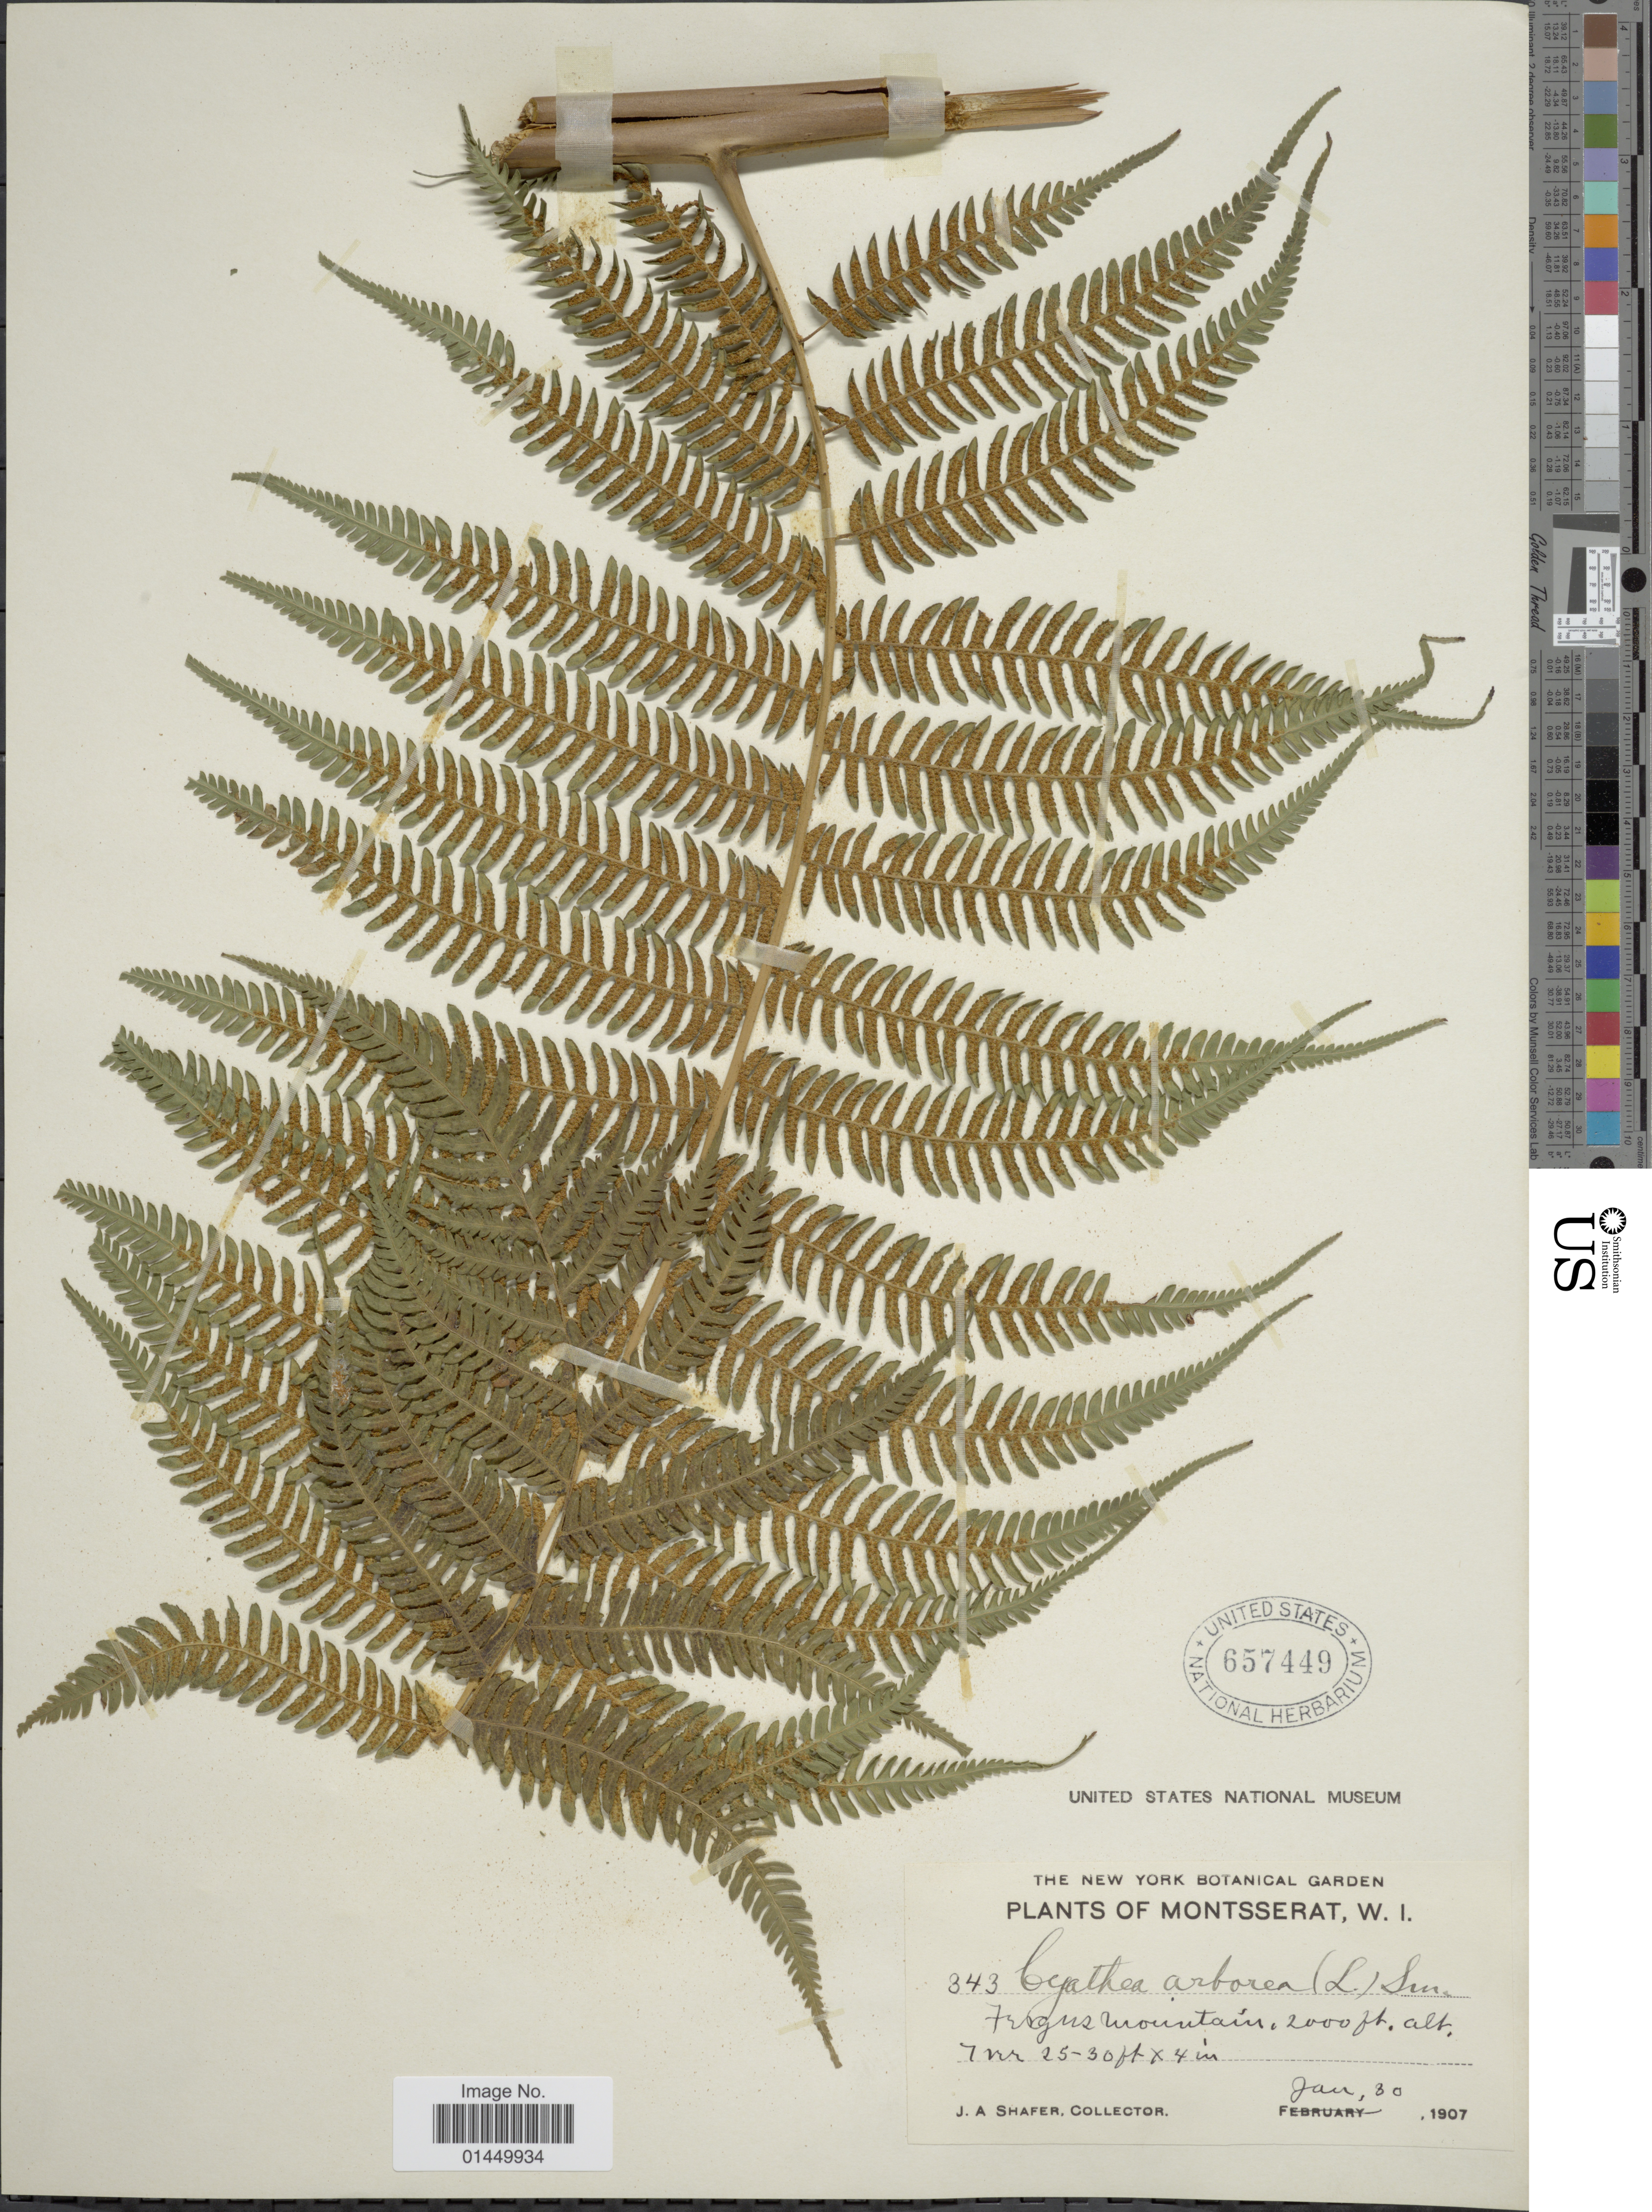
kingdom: Plantae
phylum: Tracheophyta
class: Polypodiopsida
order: Cyatheales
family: Cyatheaceae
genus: Cyathea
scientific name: Cyathea arborea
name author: (L.) Sm.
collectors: J. A. Shafer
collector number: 343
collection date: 1907-01-30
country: Montserrat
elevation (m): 610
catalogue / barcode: US 657449